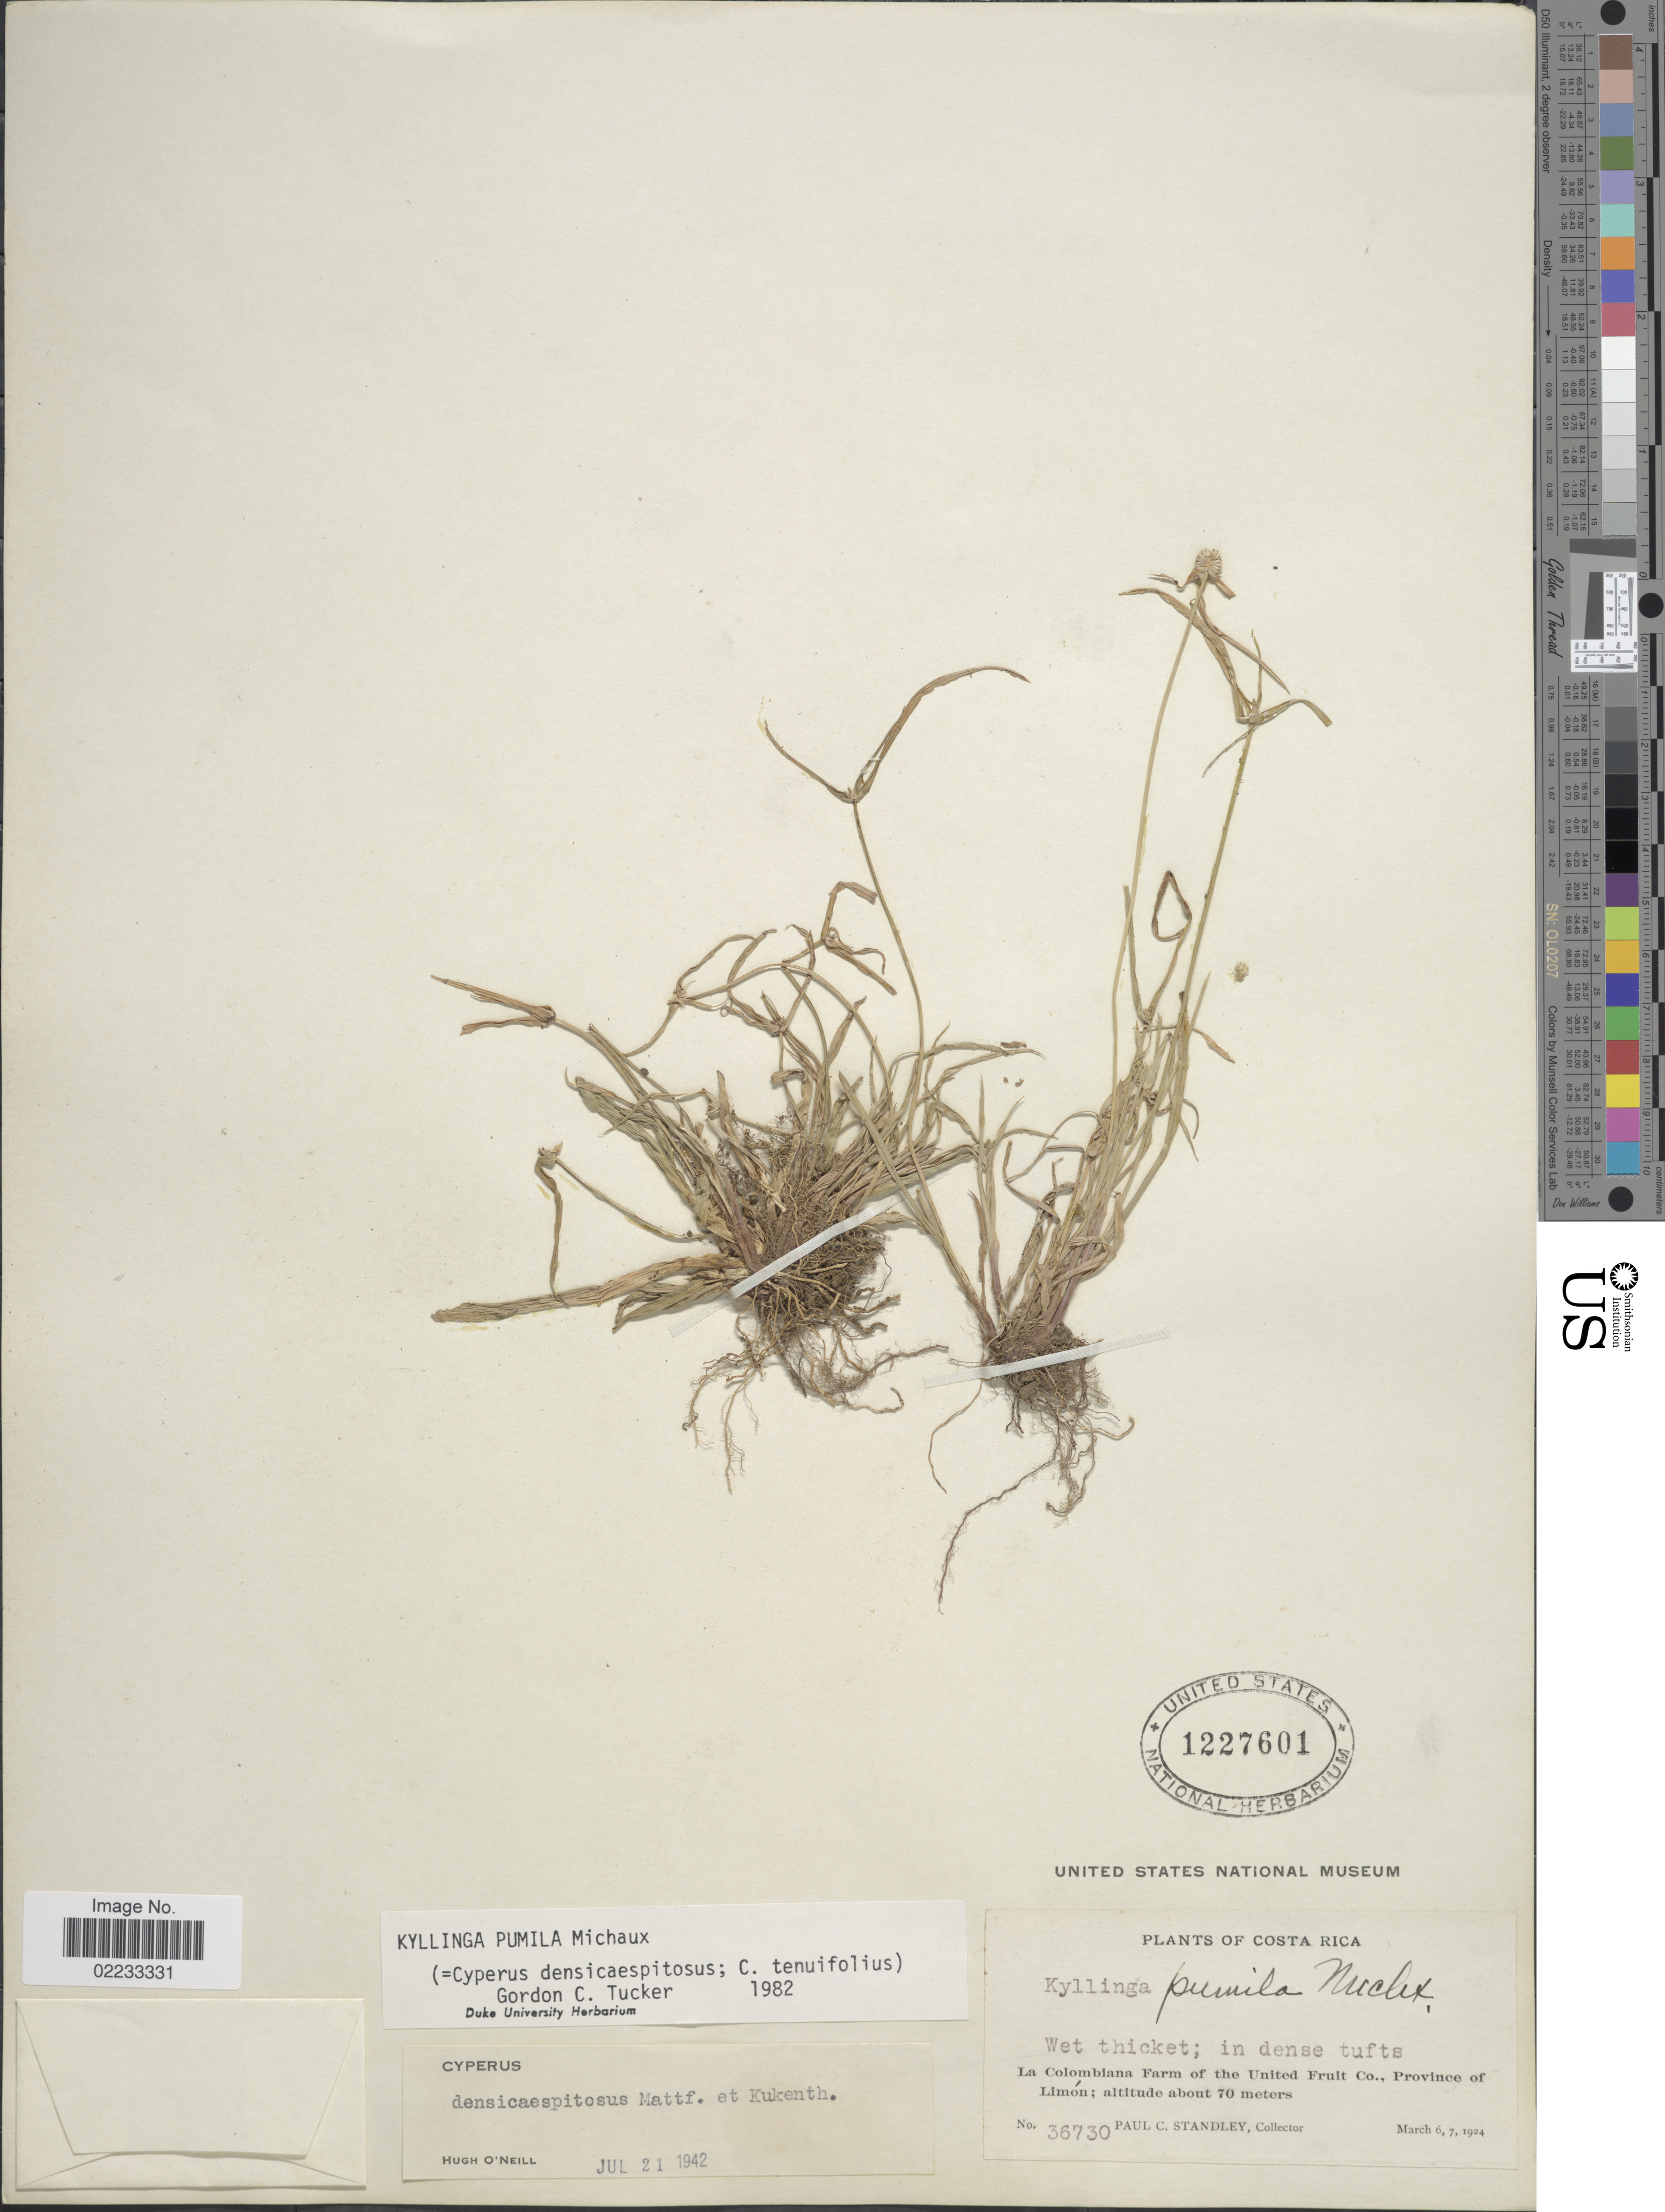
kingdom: Plantae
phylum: Tracheophyta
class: Liliopsida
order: Poales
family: Cyperaceae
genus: Cyperus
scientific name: Cyperus hortensis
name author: (Salzm. ex Steud.) Dorr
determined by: Strong, Mark T., (BOT), Smithsonian Institution - National Museum of Natural History (UNITED STATES)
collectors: P. C. Standley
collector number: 36730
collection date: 1924-03-06/1924-03-07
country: Costa Rica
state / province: Limón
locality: Wet thicket, La Colombiana Farm of the United Fruit Co.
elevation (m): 70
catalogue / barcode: US 1227601